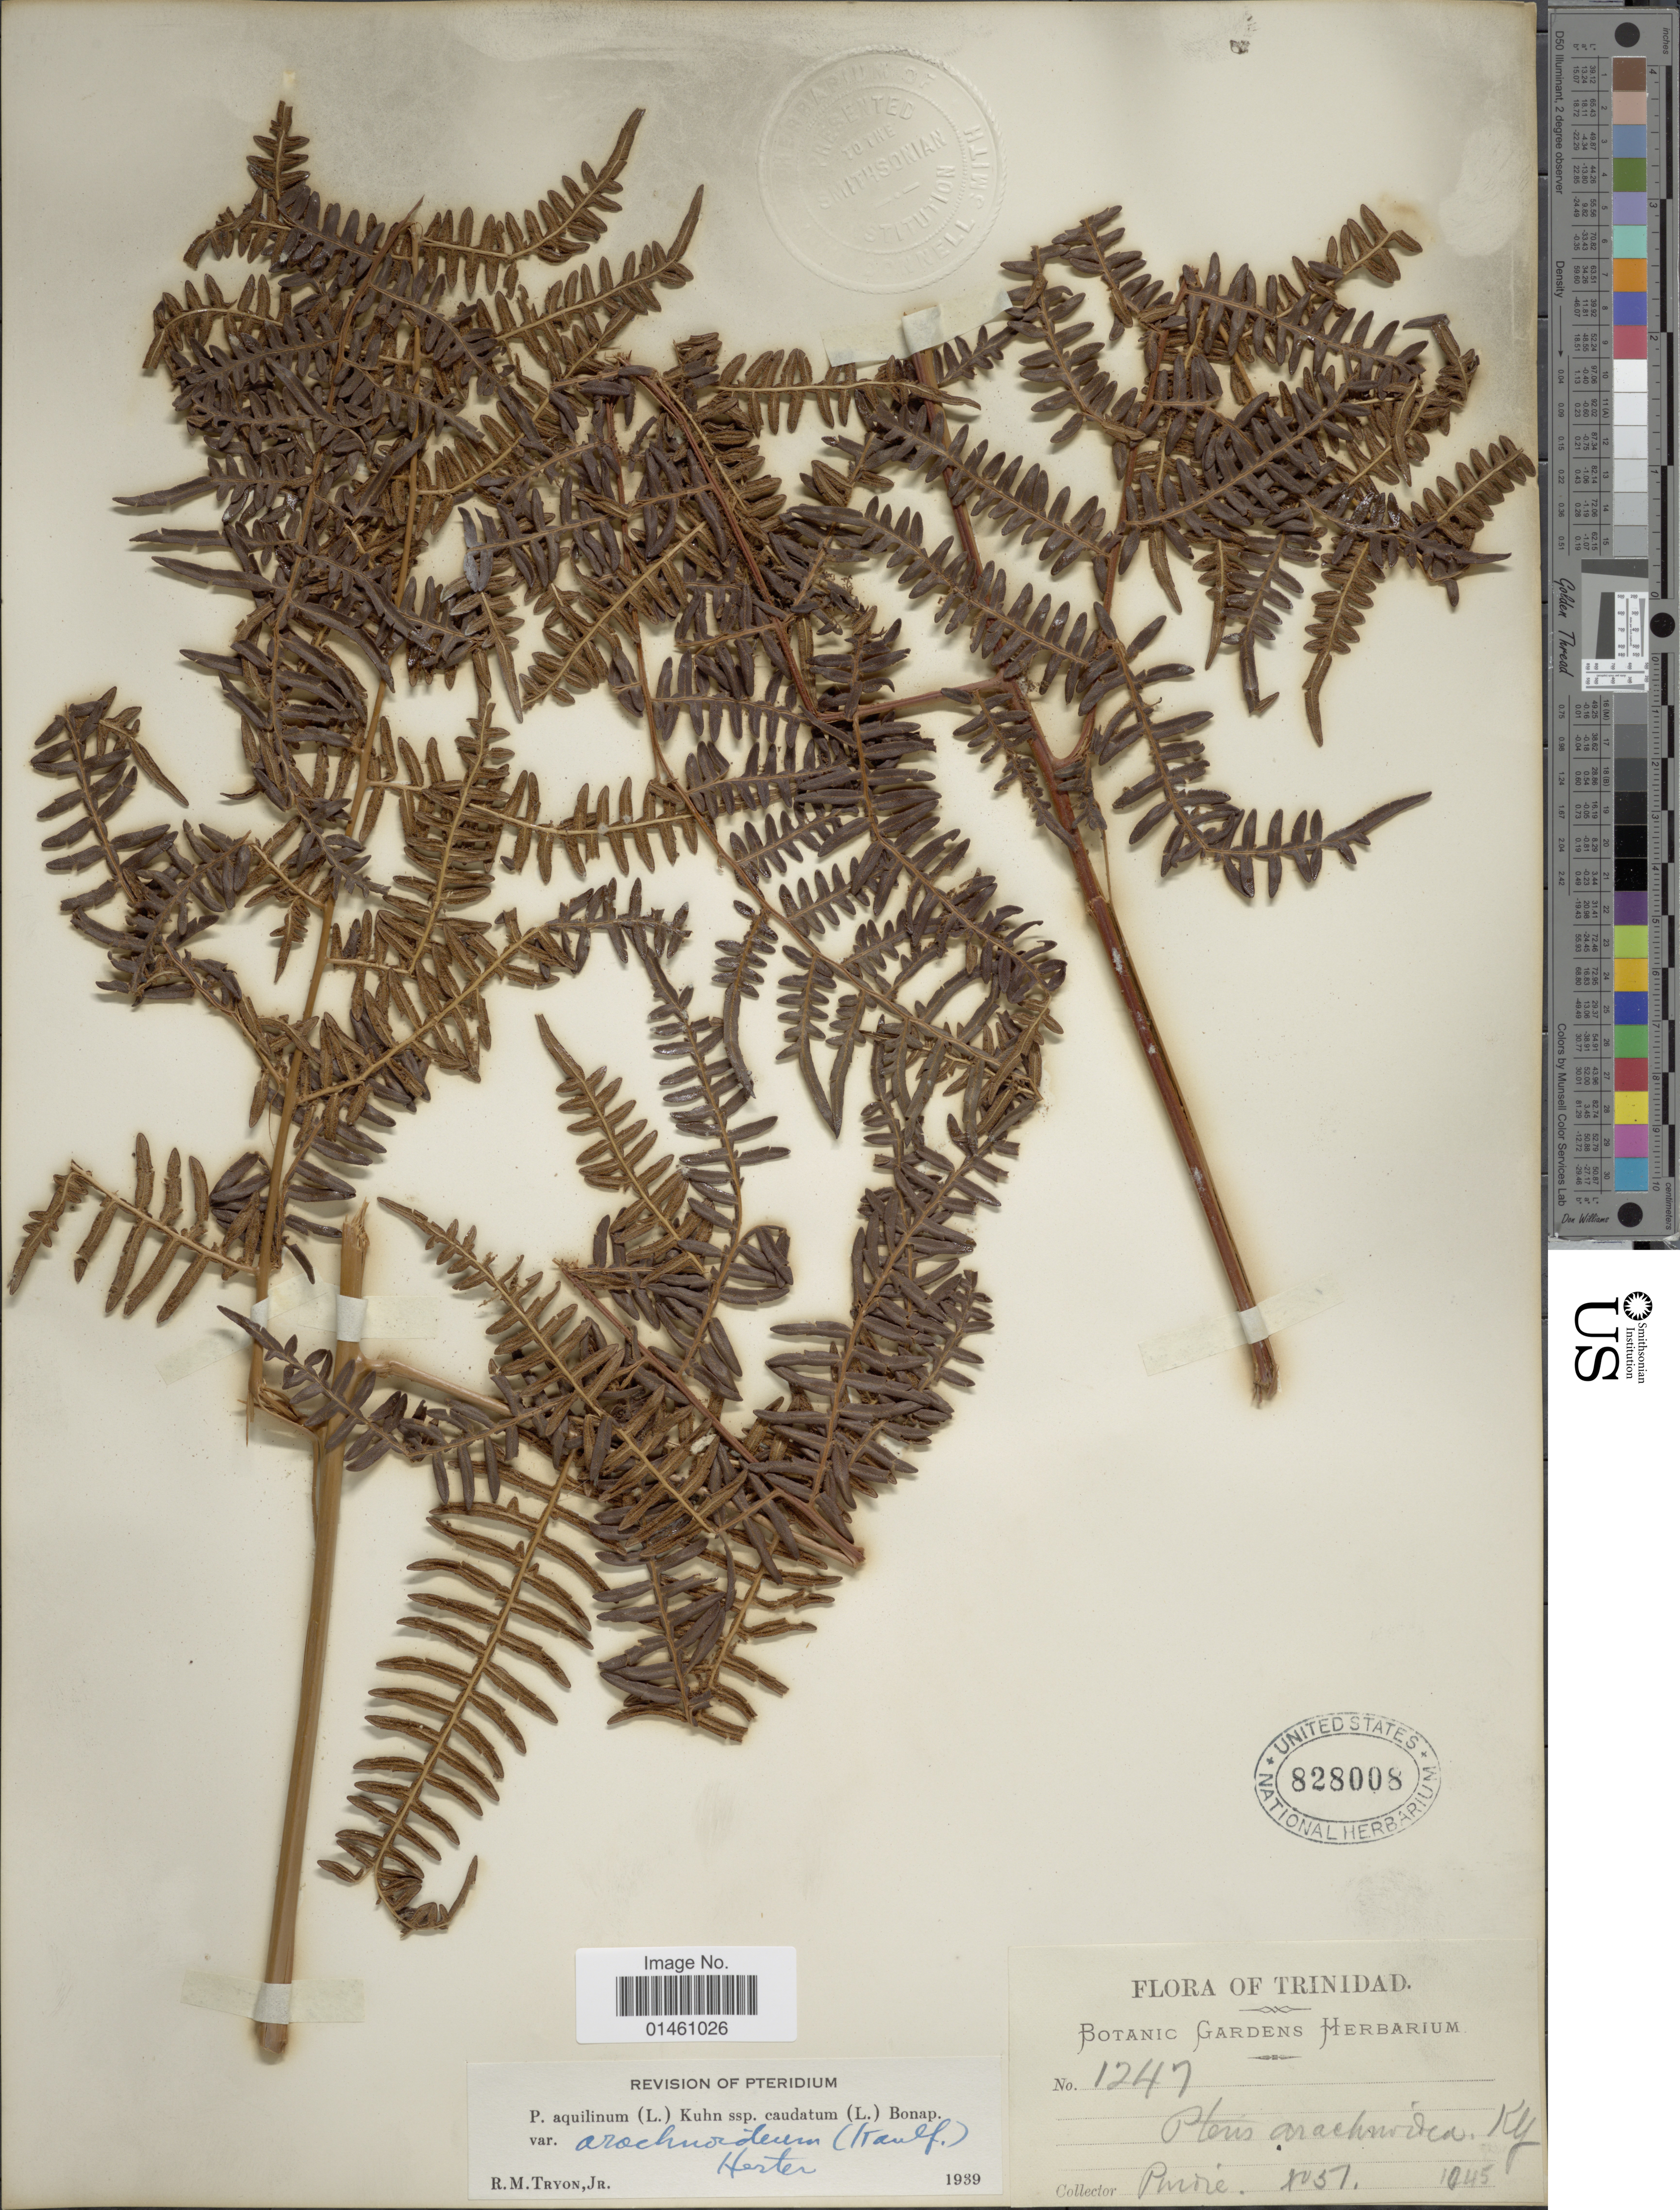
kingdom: Plantae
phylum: Tracheophyta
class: Polypodiopsida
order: Polypodiales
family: Dennstaedtiaceae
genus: Pteridium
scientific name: Pteridium aquilinum var. arachnoideum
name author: (Kaulf.) Herter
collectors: P. More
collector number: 51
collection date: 1845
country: Trinidad and Tobago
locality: Trinidad.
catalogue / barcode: US 828008